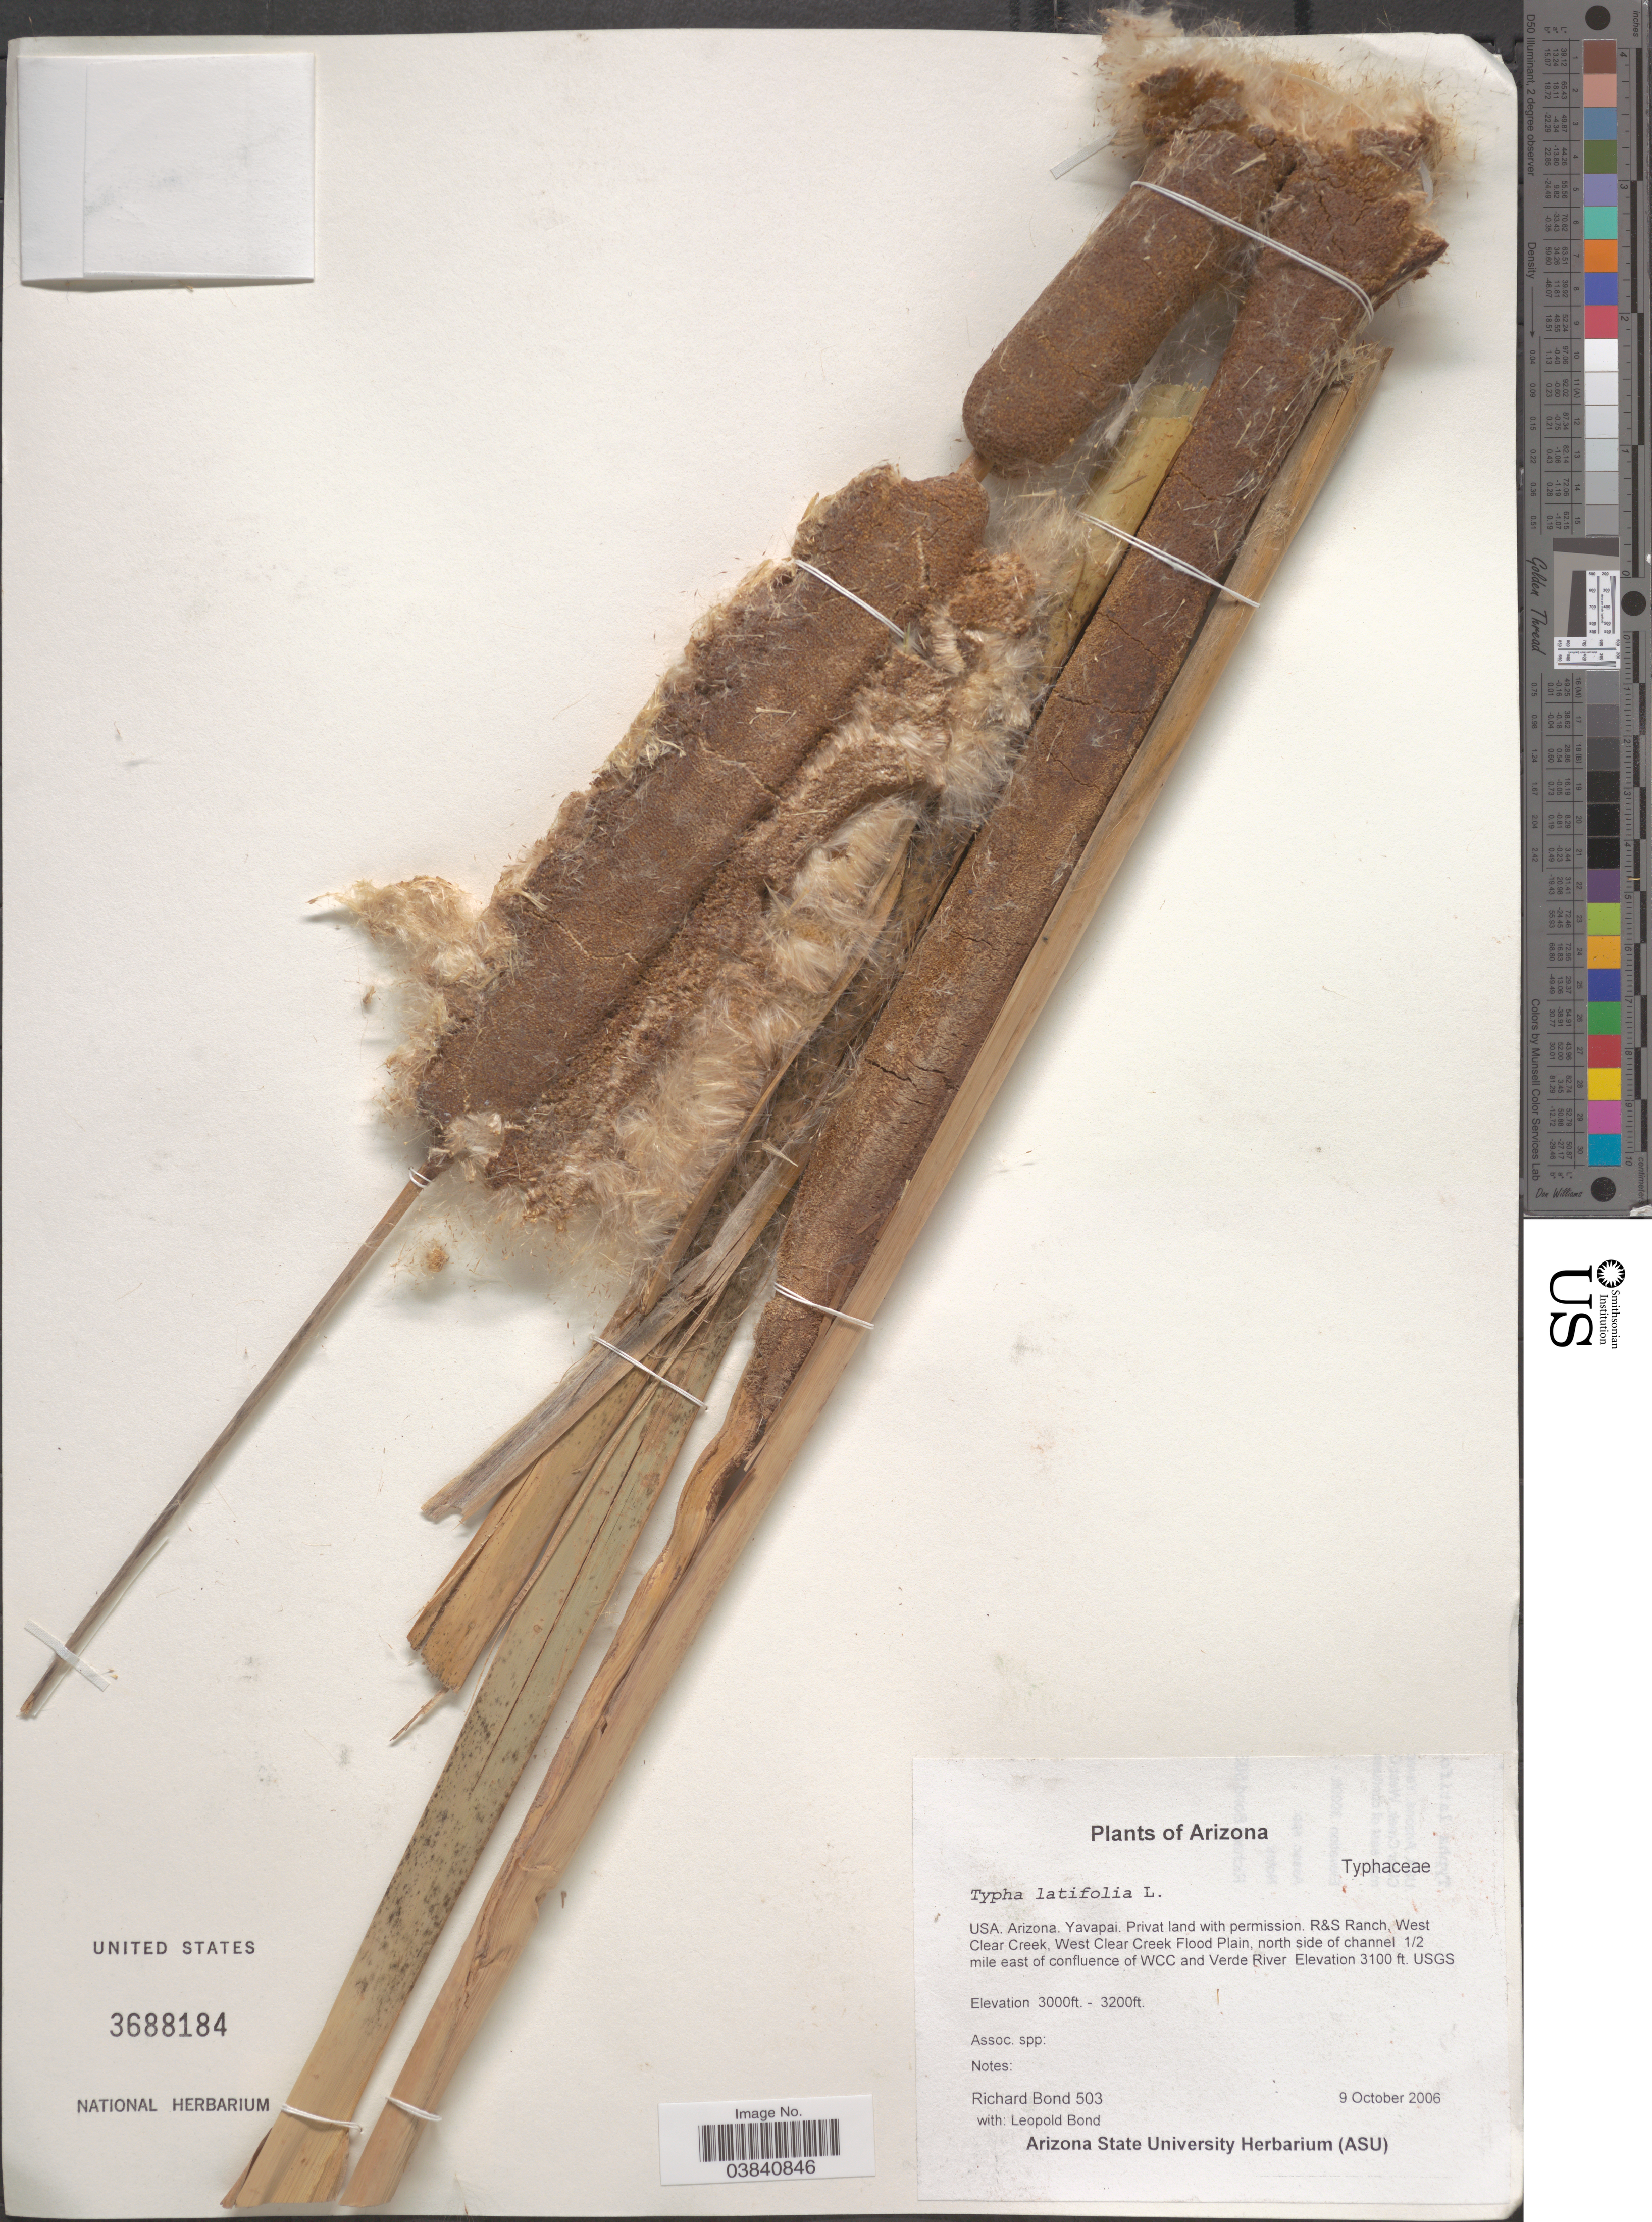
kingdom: Plantae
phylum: Tracheophyta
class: Liliopsida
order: Poales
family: Typhaceae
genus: Typha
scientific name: Typha latifolia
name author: L.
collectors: R. Bond & L. Bond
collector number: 503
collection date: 2006-10-09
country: United States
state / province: Arizona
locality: Yavapai. R&S Ranch, West Clear Creek, West Clear Creek Flood Plain, north side of channel ½ mile east of confluence of WCC and Verde River.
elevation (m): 945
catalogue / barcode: US 3688184